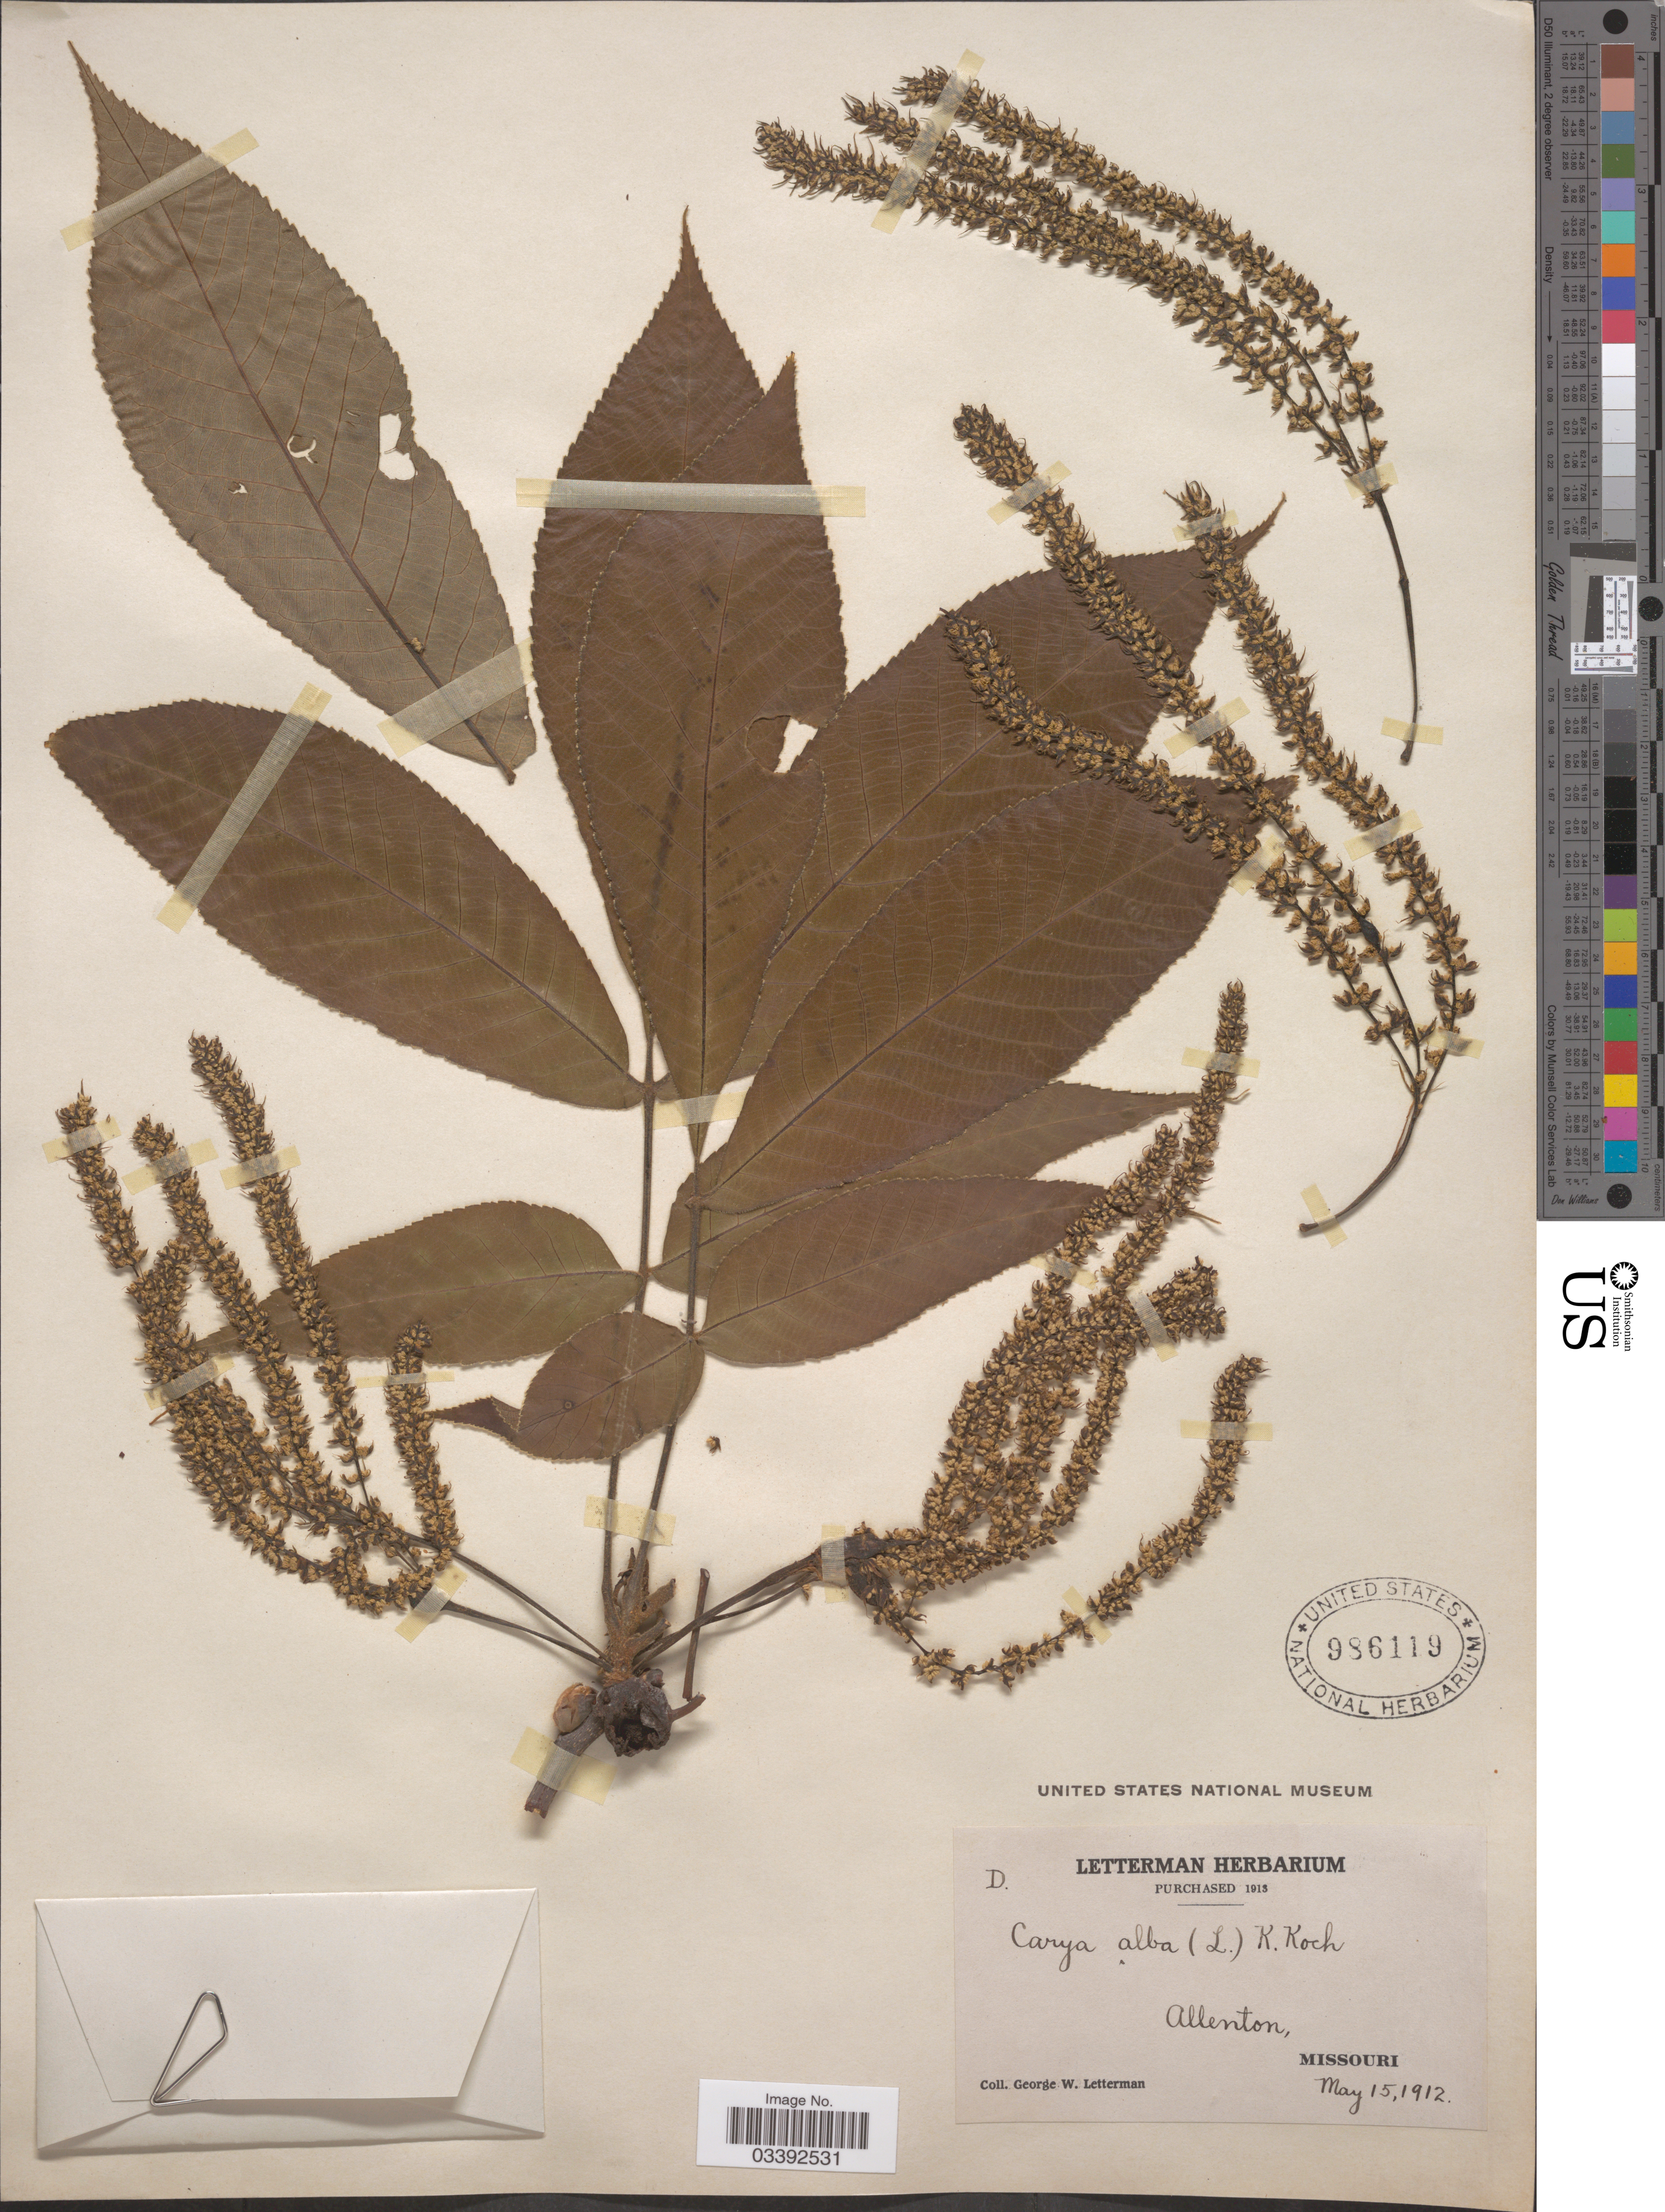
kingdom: Plantae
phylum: Tracheophyta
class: Magnoliopsida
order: Fagales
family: Juglandaceae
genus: Carya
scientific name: Carya tomentosa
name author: (Lam.) Nutt.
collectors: G. W. Letterman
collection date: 1912-05-15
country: United States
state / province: Missouri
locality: Allenton.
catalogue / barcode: US 986119